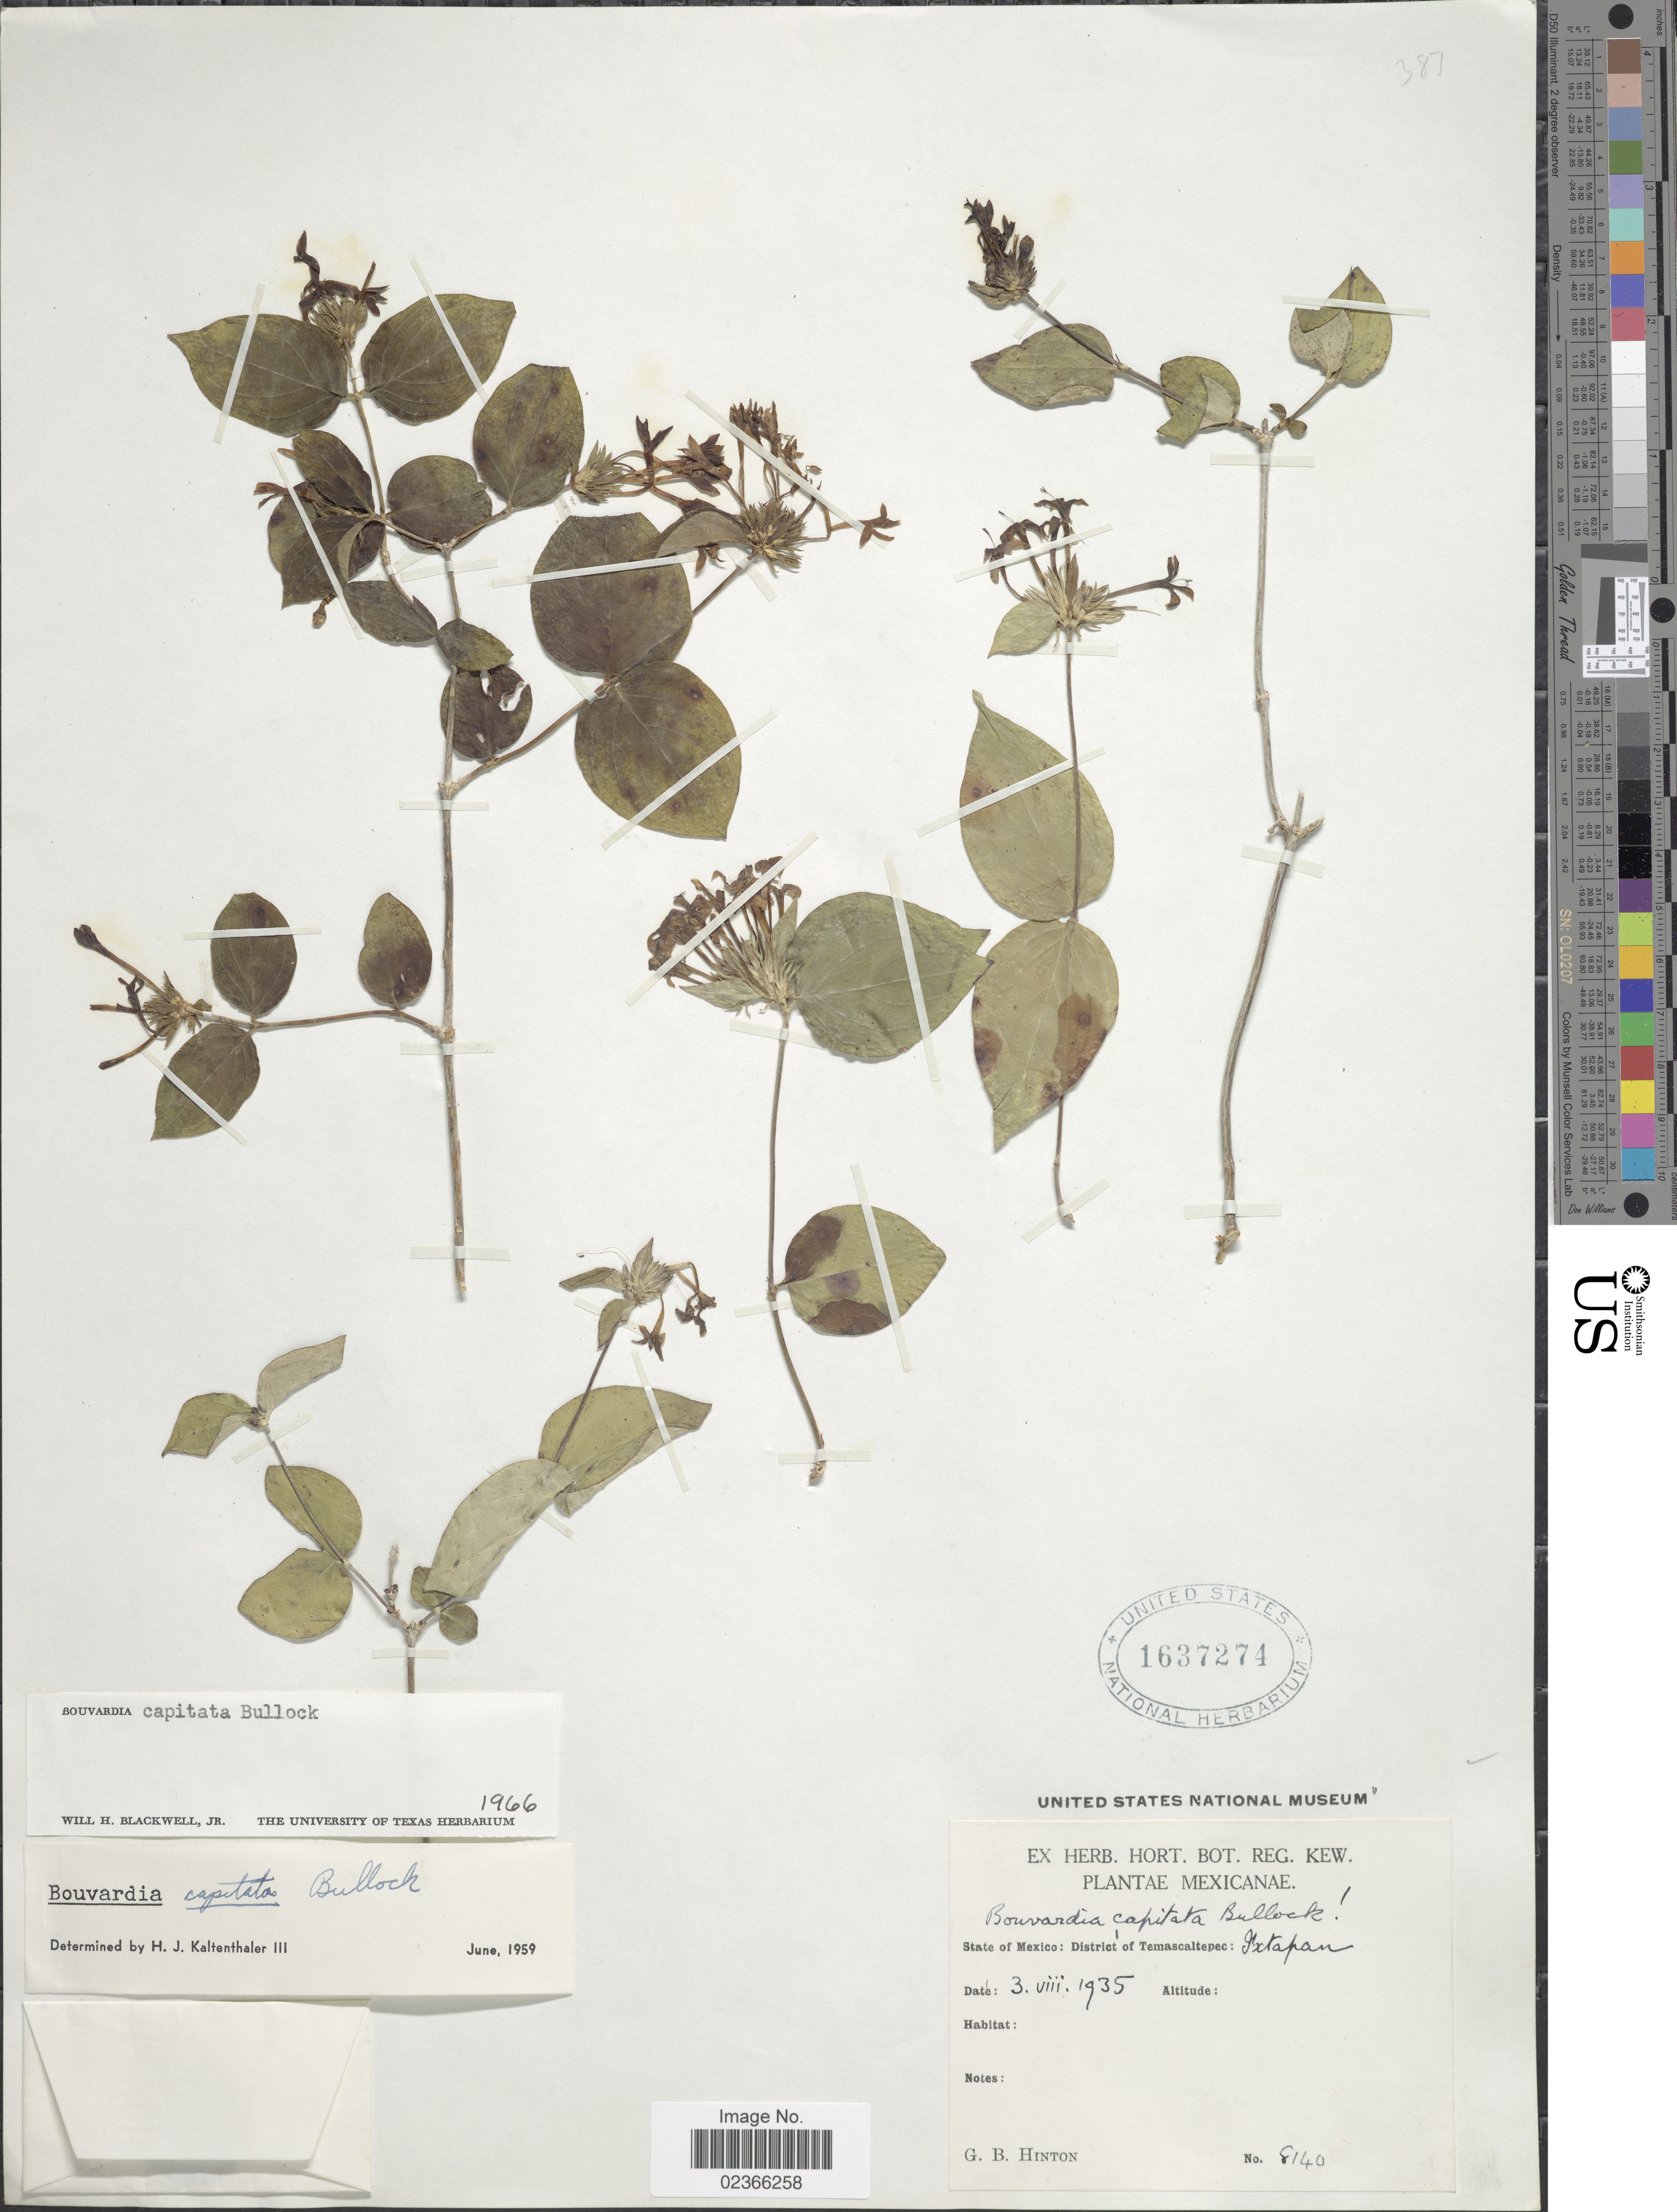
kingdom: Plantae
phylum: Tracheophyta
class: Magnoliopsida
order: Gentianales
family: Rubiaceae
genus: Bouvardia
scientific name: Bouvardia capitata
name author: Bullock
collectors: G. B. Hinton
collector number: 8140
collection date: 1935-08-03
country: Mexico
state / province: México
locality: State of Mexico: District Temascaltepec: Ixtapan.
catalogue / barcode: US 1637274